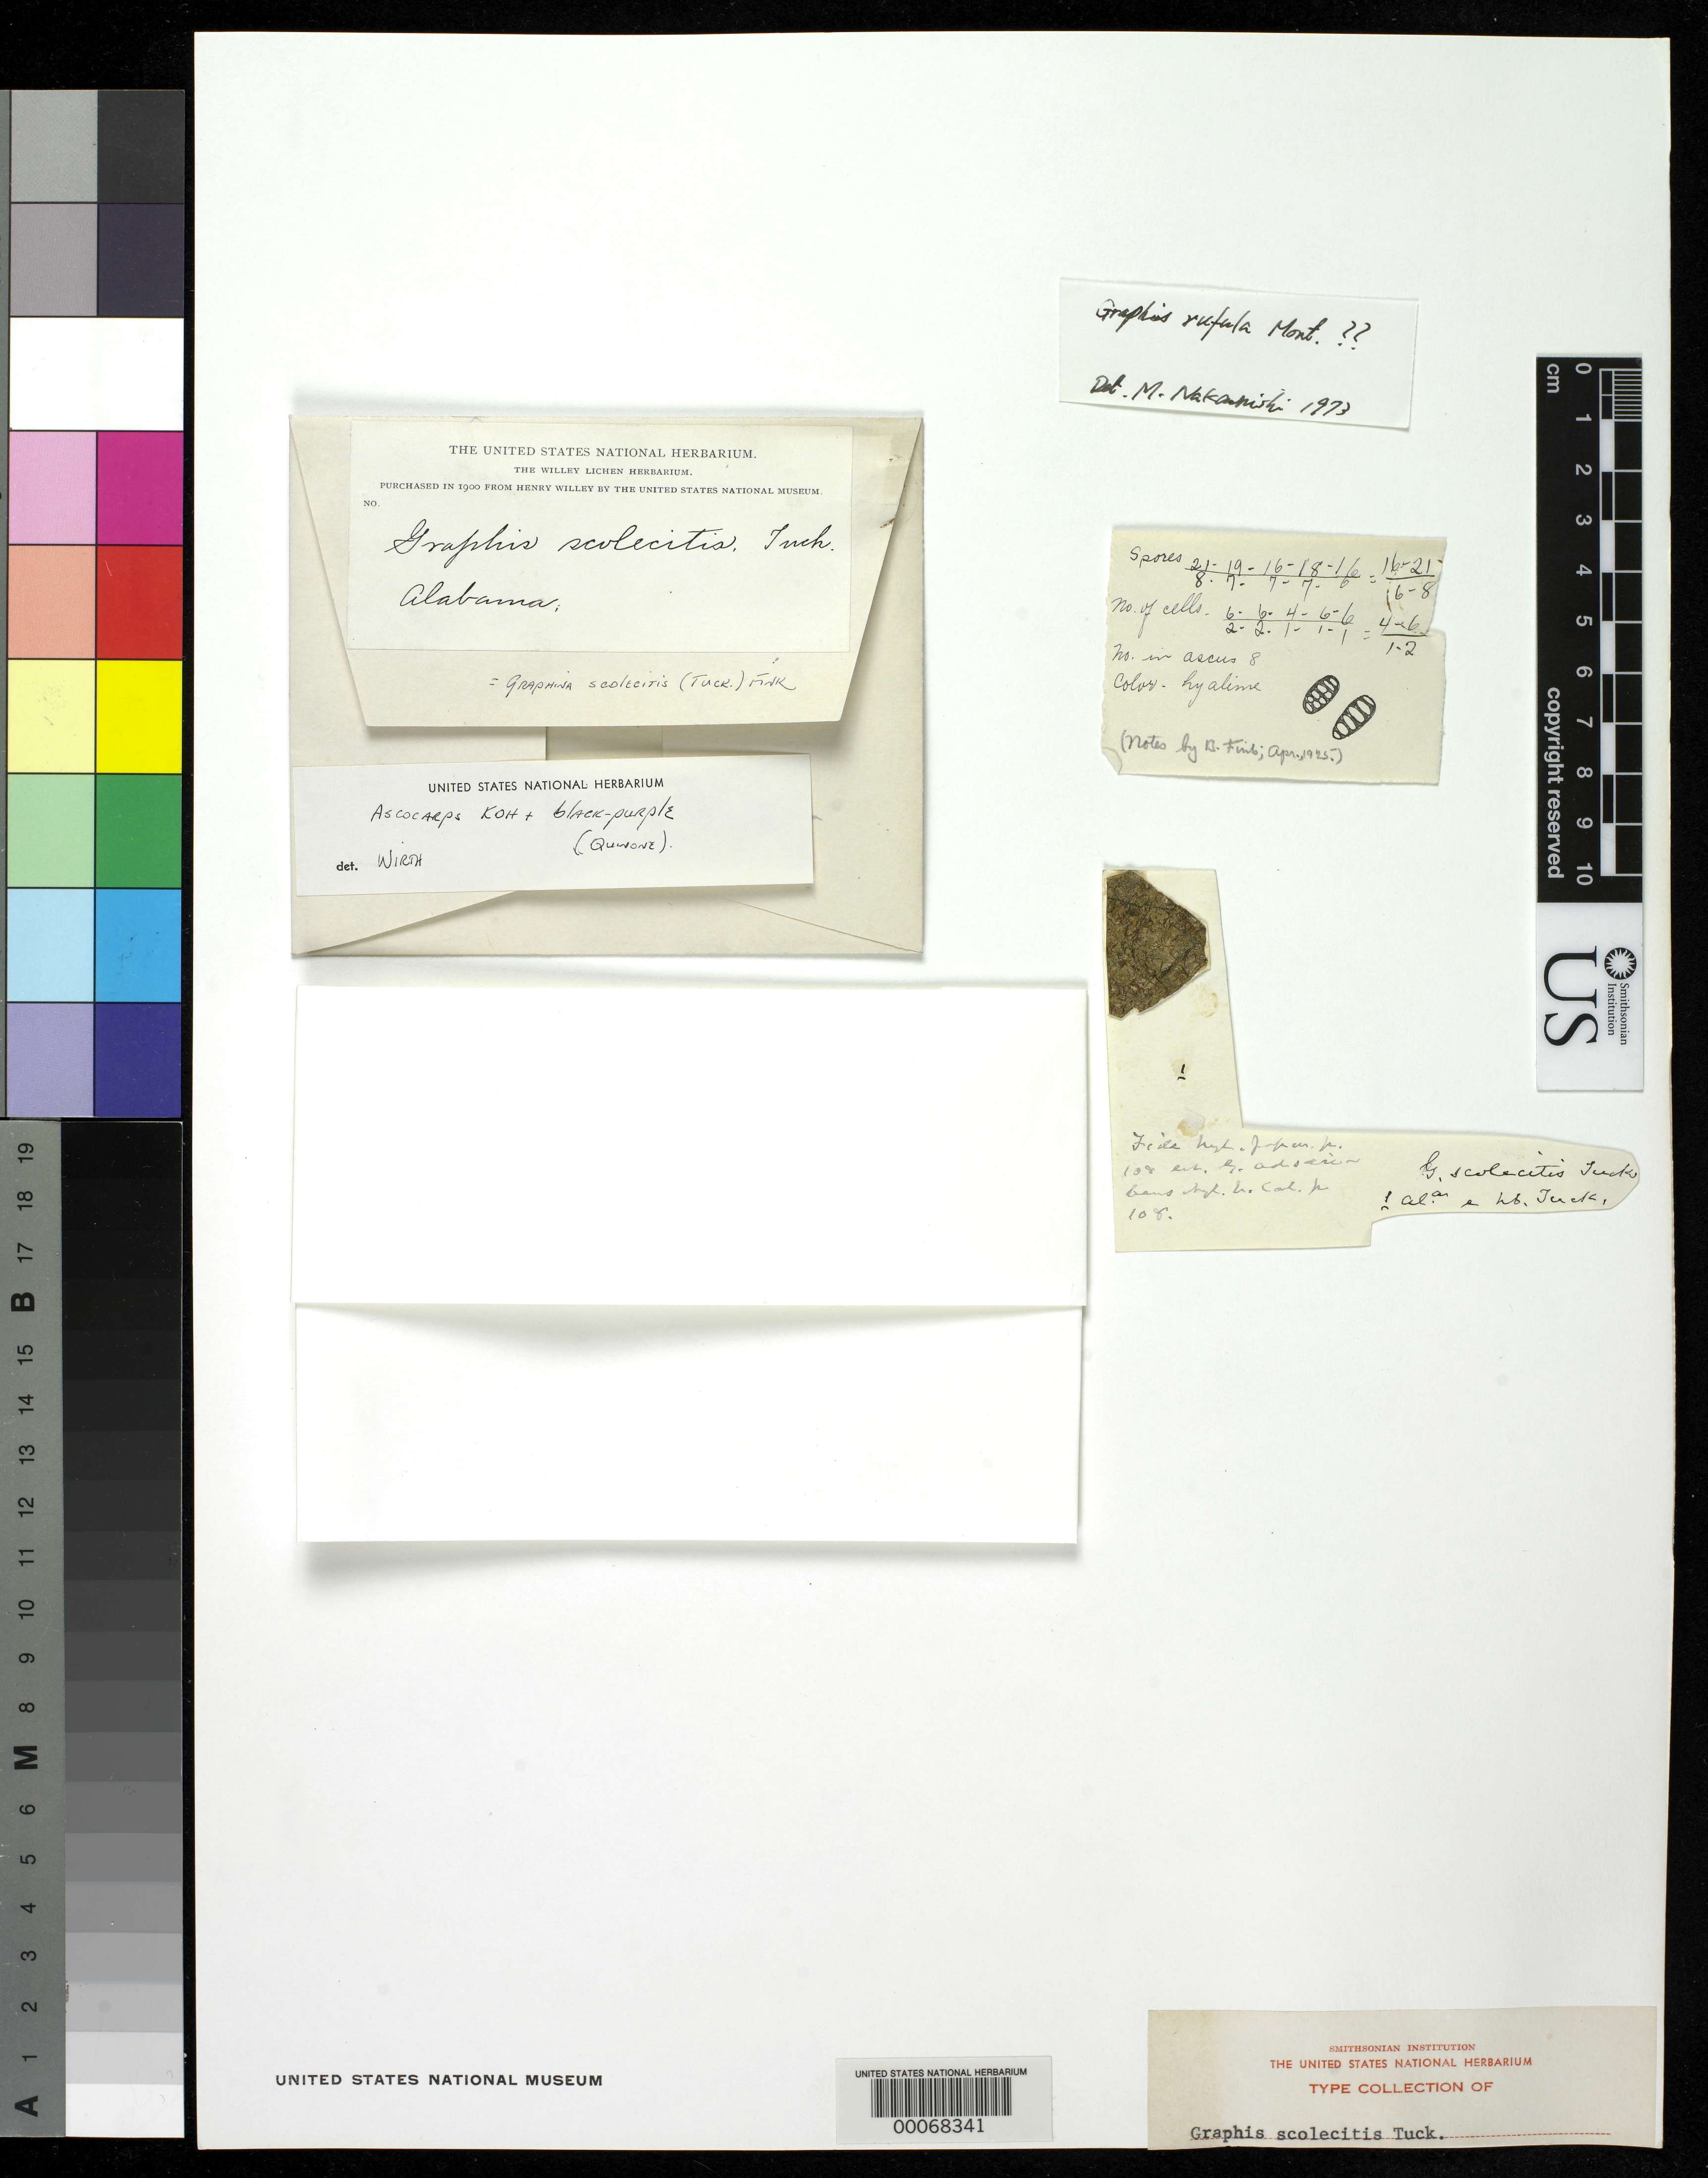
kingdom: Fungi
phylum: Ascomycota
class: Lecanoromycetes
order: Ostropales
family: Graphidaceae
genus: Graphis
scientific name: Graphis scolecitis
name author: Tuck.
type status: Isosyntype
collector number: Hb. Tuckerm.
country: United States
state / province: Alabama